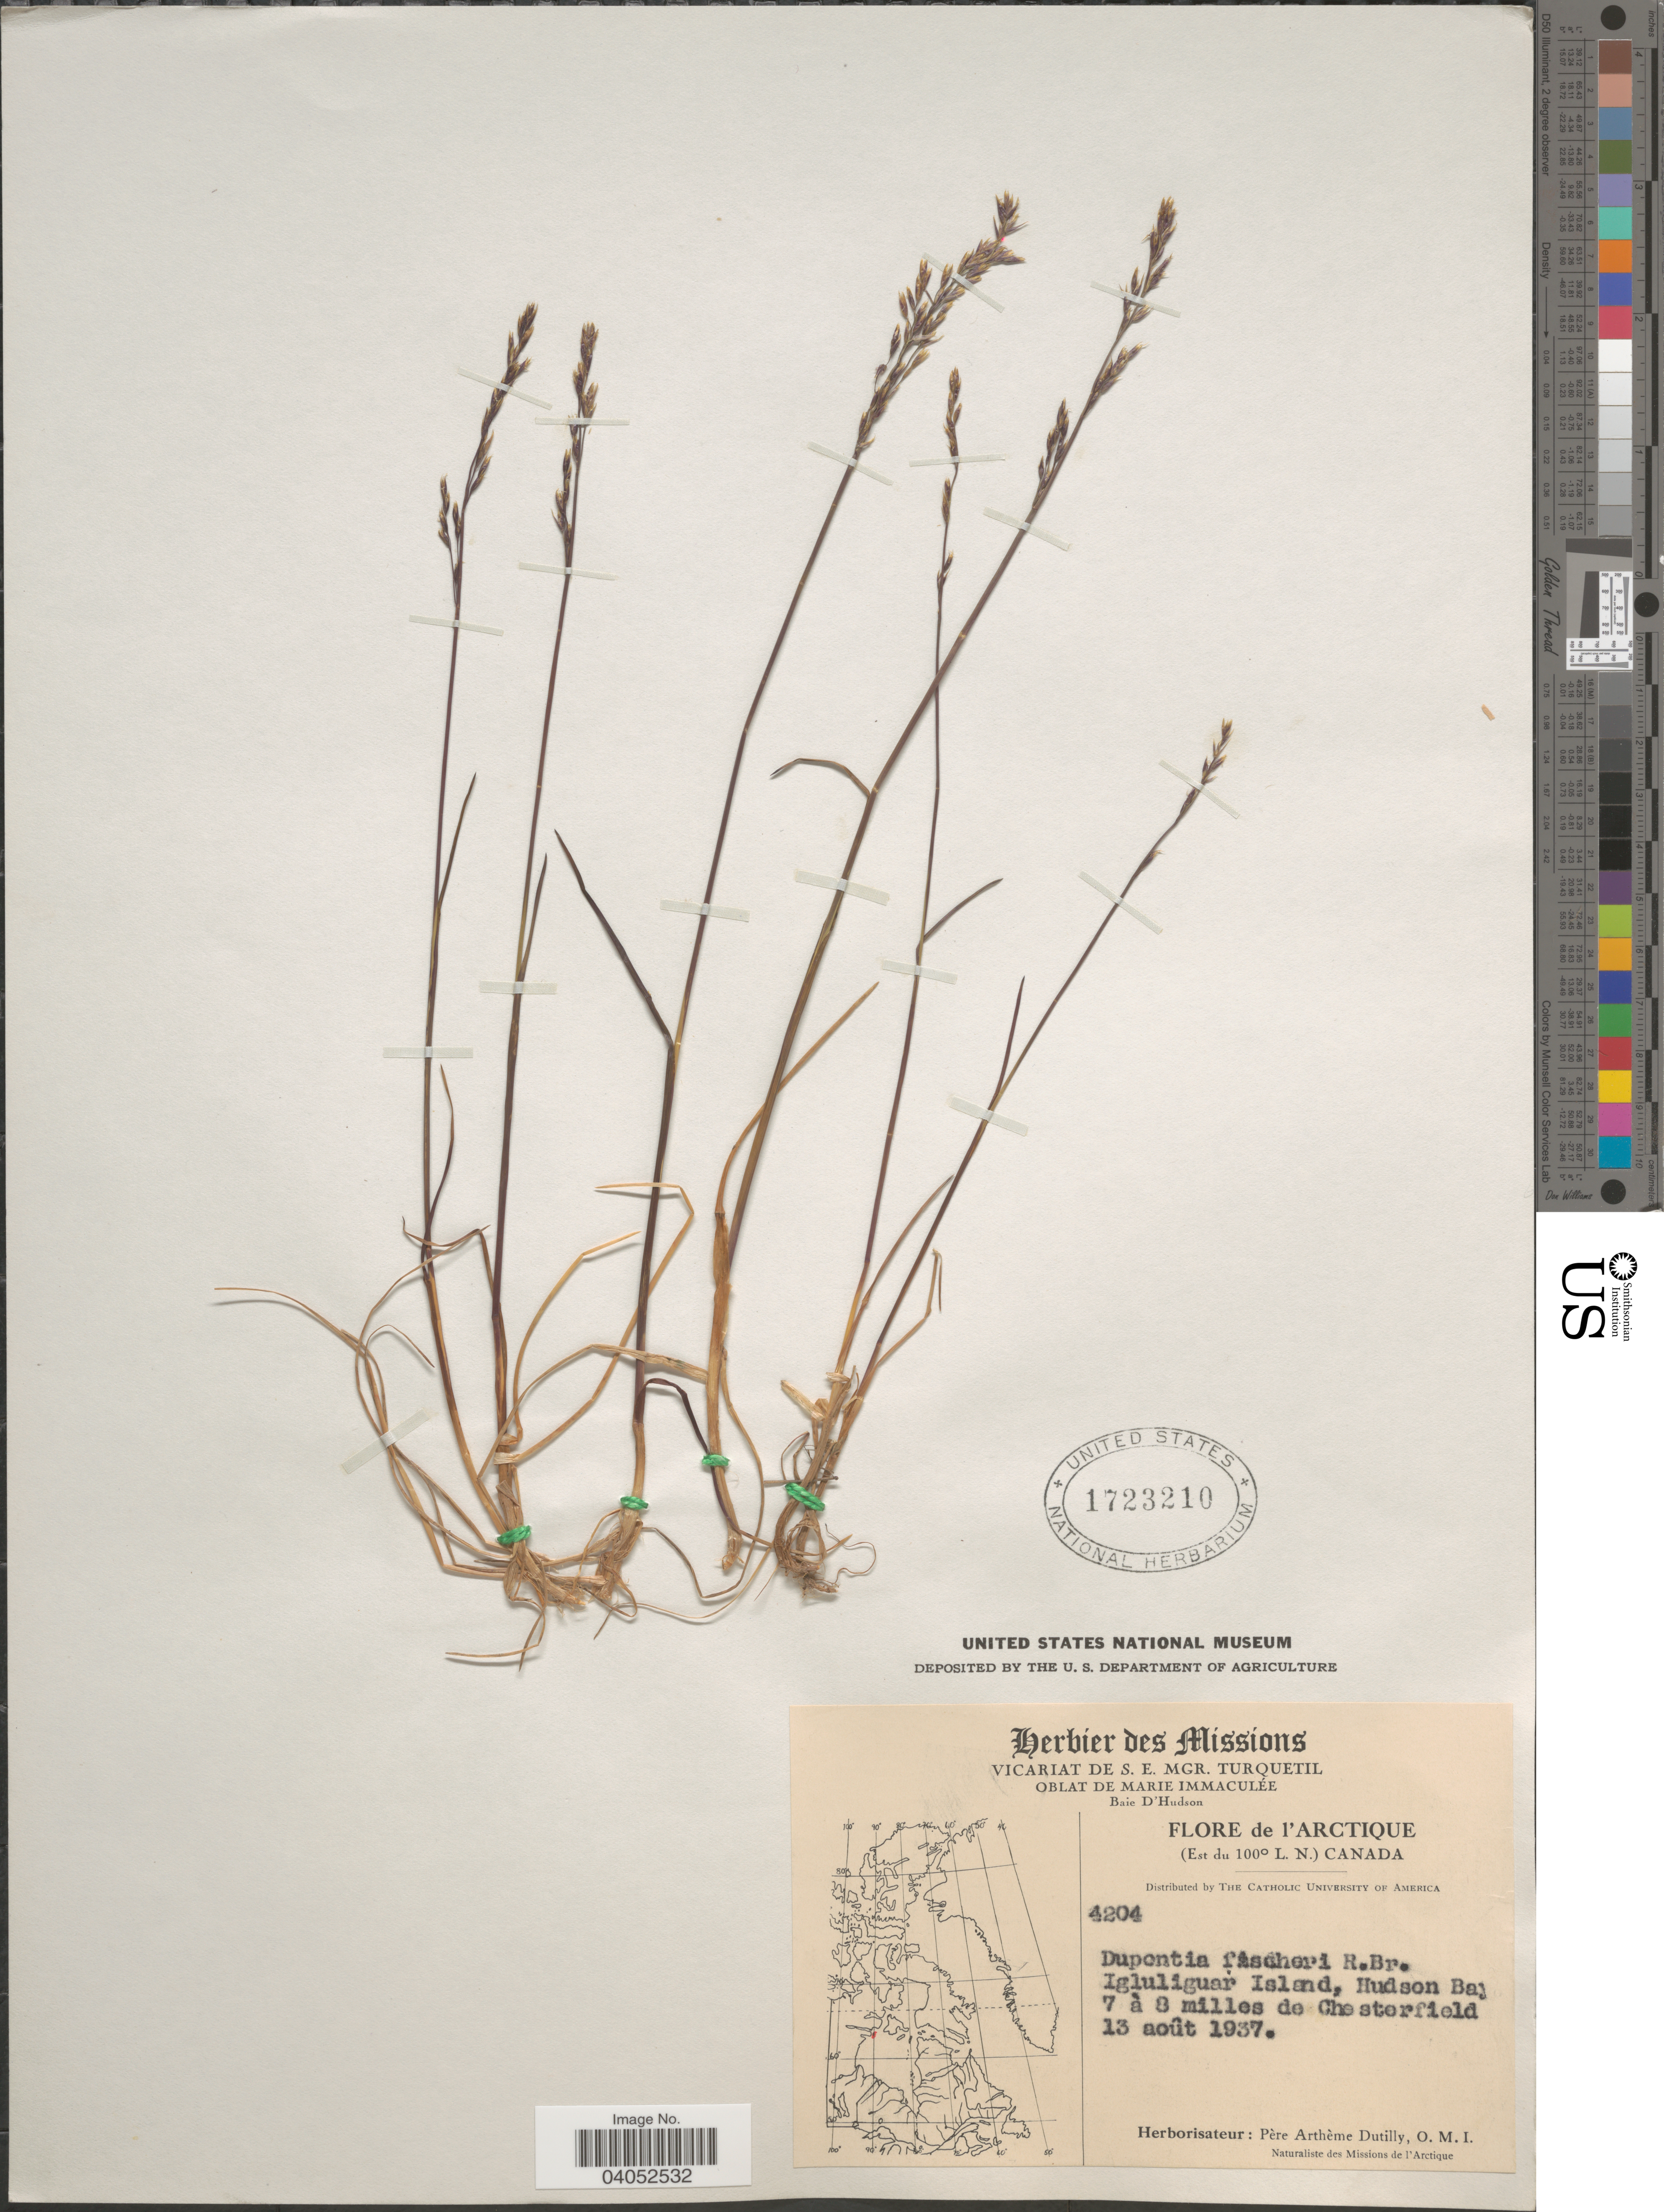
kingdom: Plantae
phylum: Tracheophyta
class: Liliopsida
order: Poales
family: Poaceae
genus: Dupontia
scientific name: Dupontia micrantha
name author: Holm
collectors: P. Dutilly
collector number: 4204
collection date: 1937-08-13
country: Canada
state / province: Nunavut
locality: L'Arctique (Est du 100º L. N.). Igluliguar Island, Hudson Bay 7 à 8 milles de Chesterfield.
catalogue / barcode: US 1723210